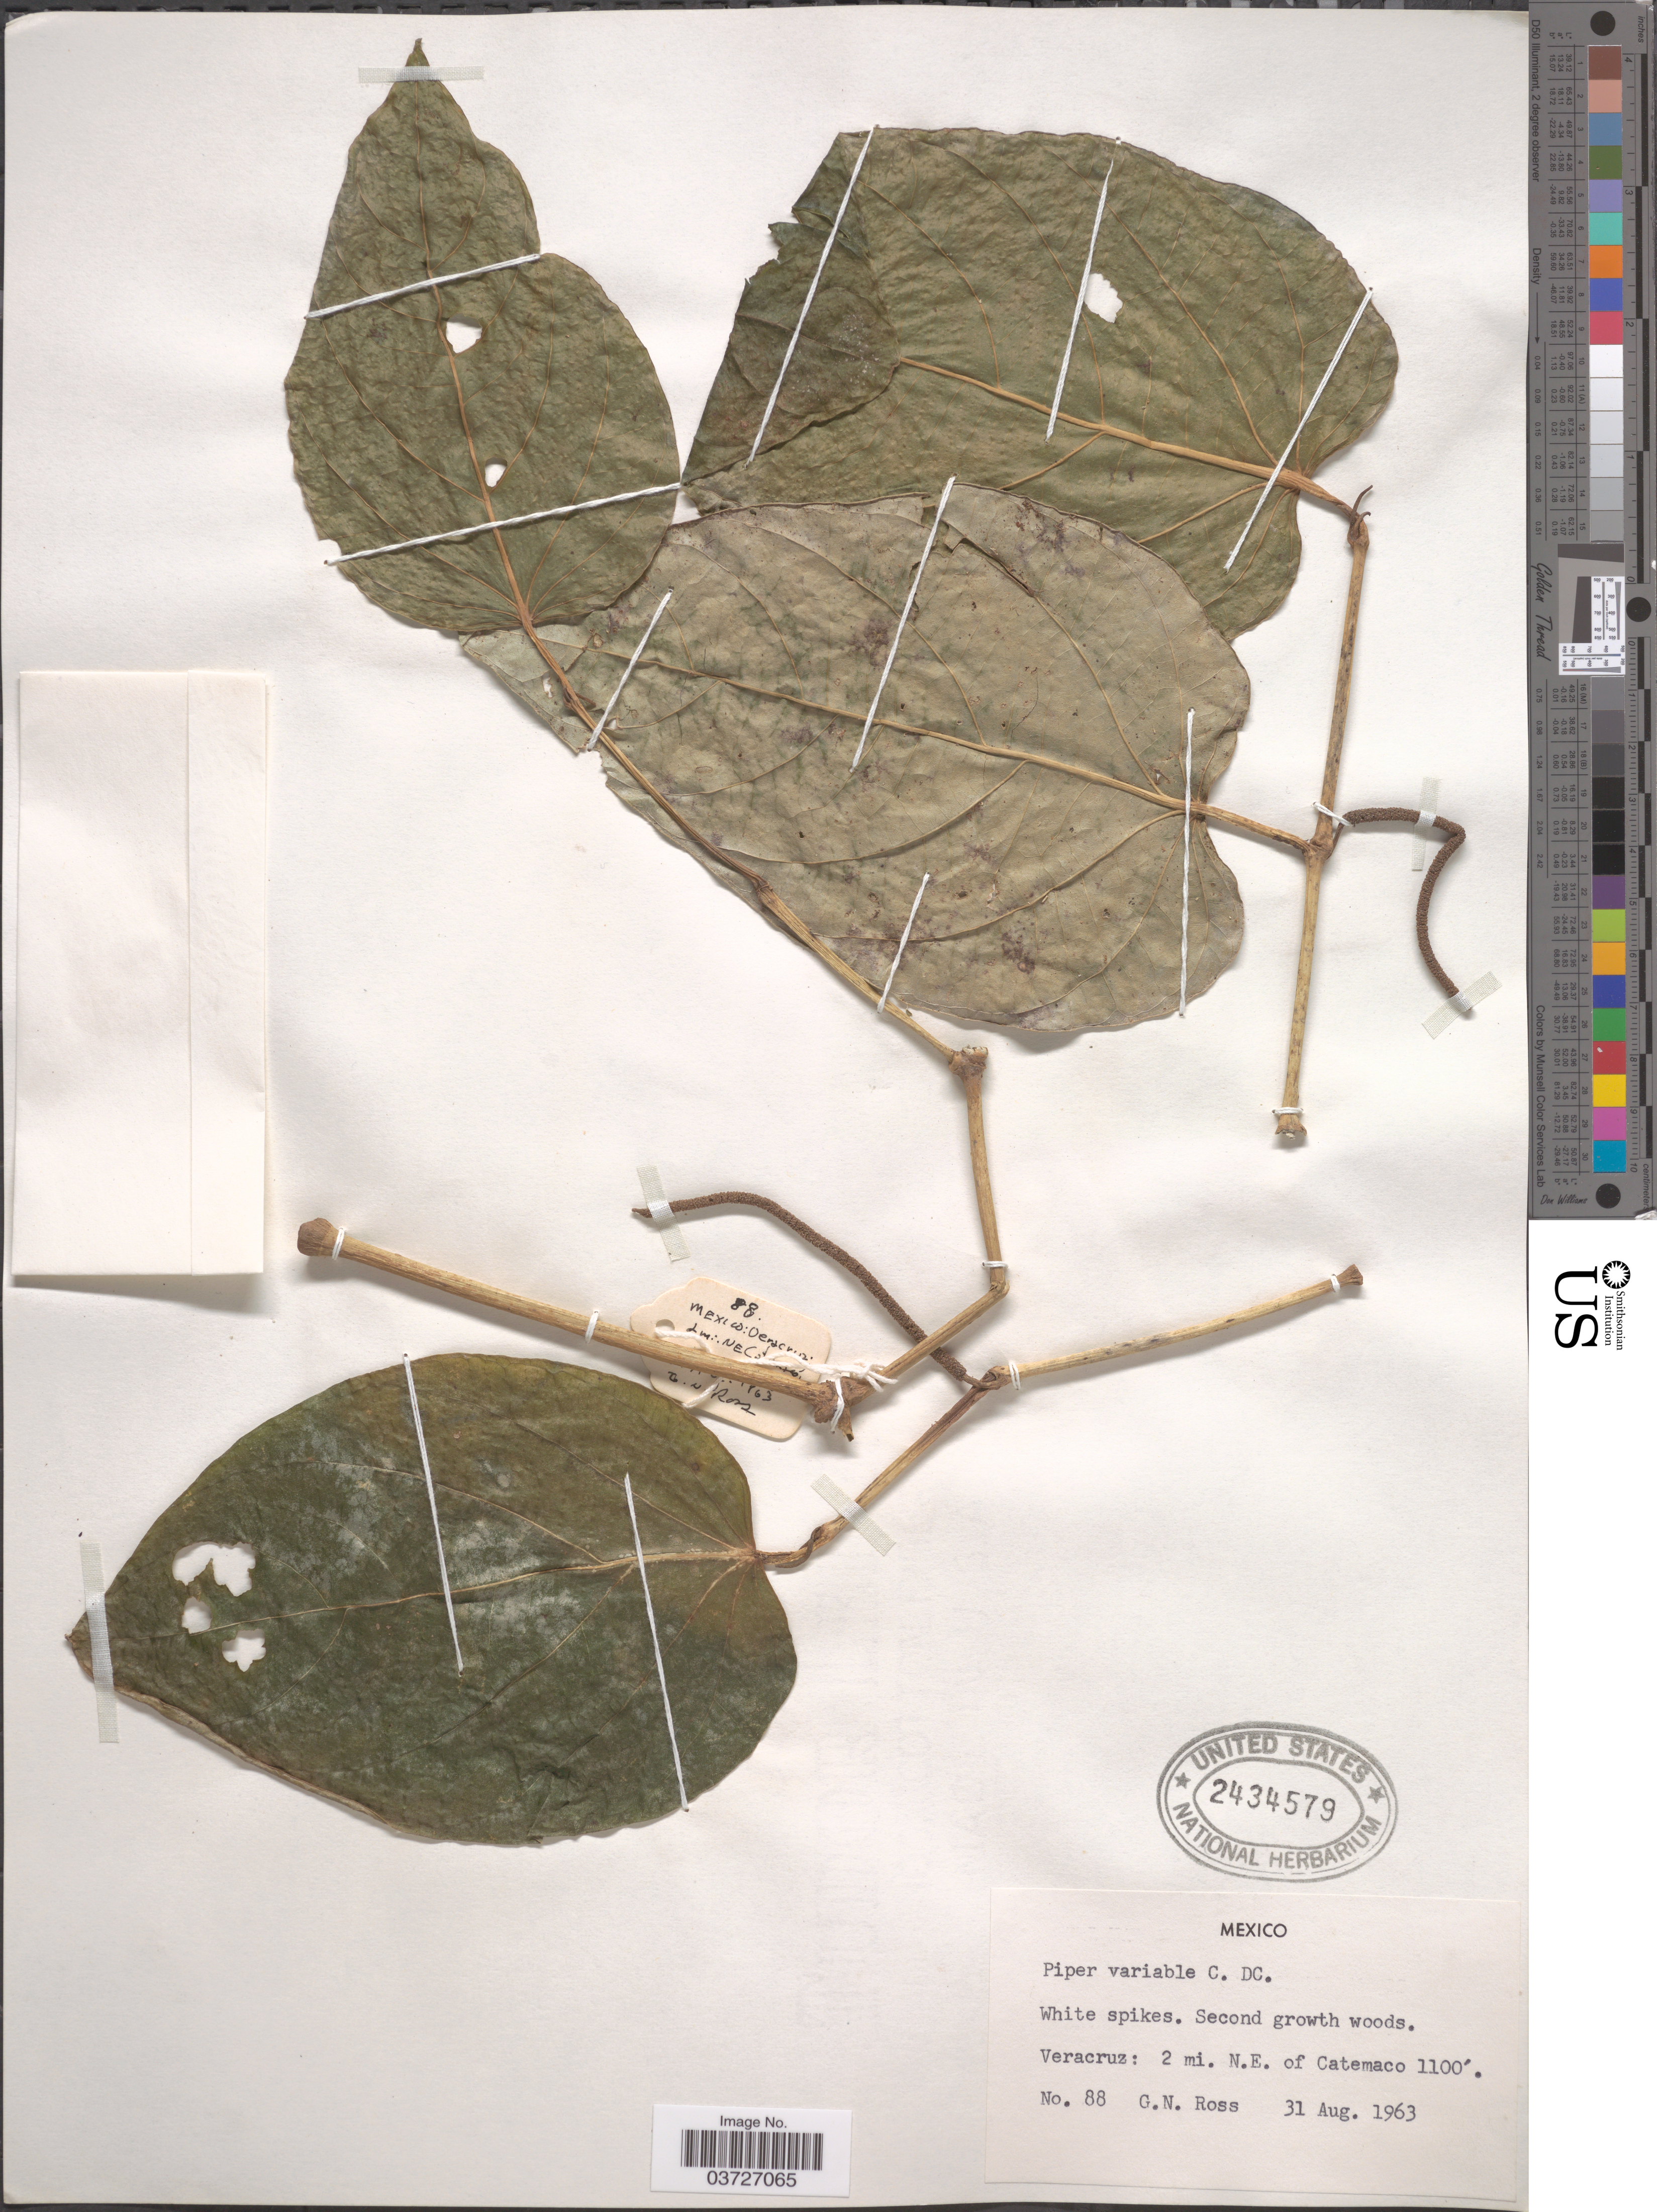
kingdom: Plantae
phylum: Tracheophyta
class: Magnoliopsida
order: Piperales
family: Piperaceae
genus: Piper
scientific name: Piper schiedeanum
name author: Steud.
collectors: G. N. Ross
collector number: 88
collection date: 1963-08-31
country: Mexico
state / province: Veracruz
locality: Veracruz: 2 mi. N.E. of Catemaco.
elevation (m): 335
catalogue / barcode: US 2434579